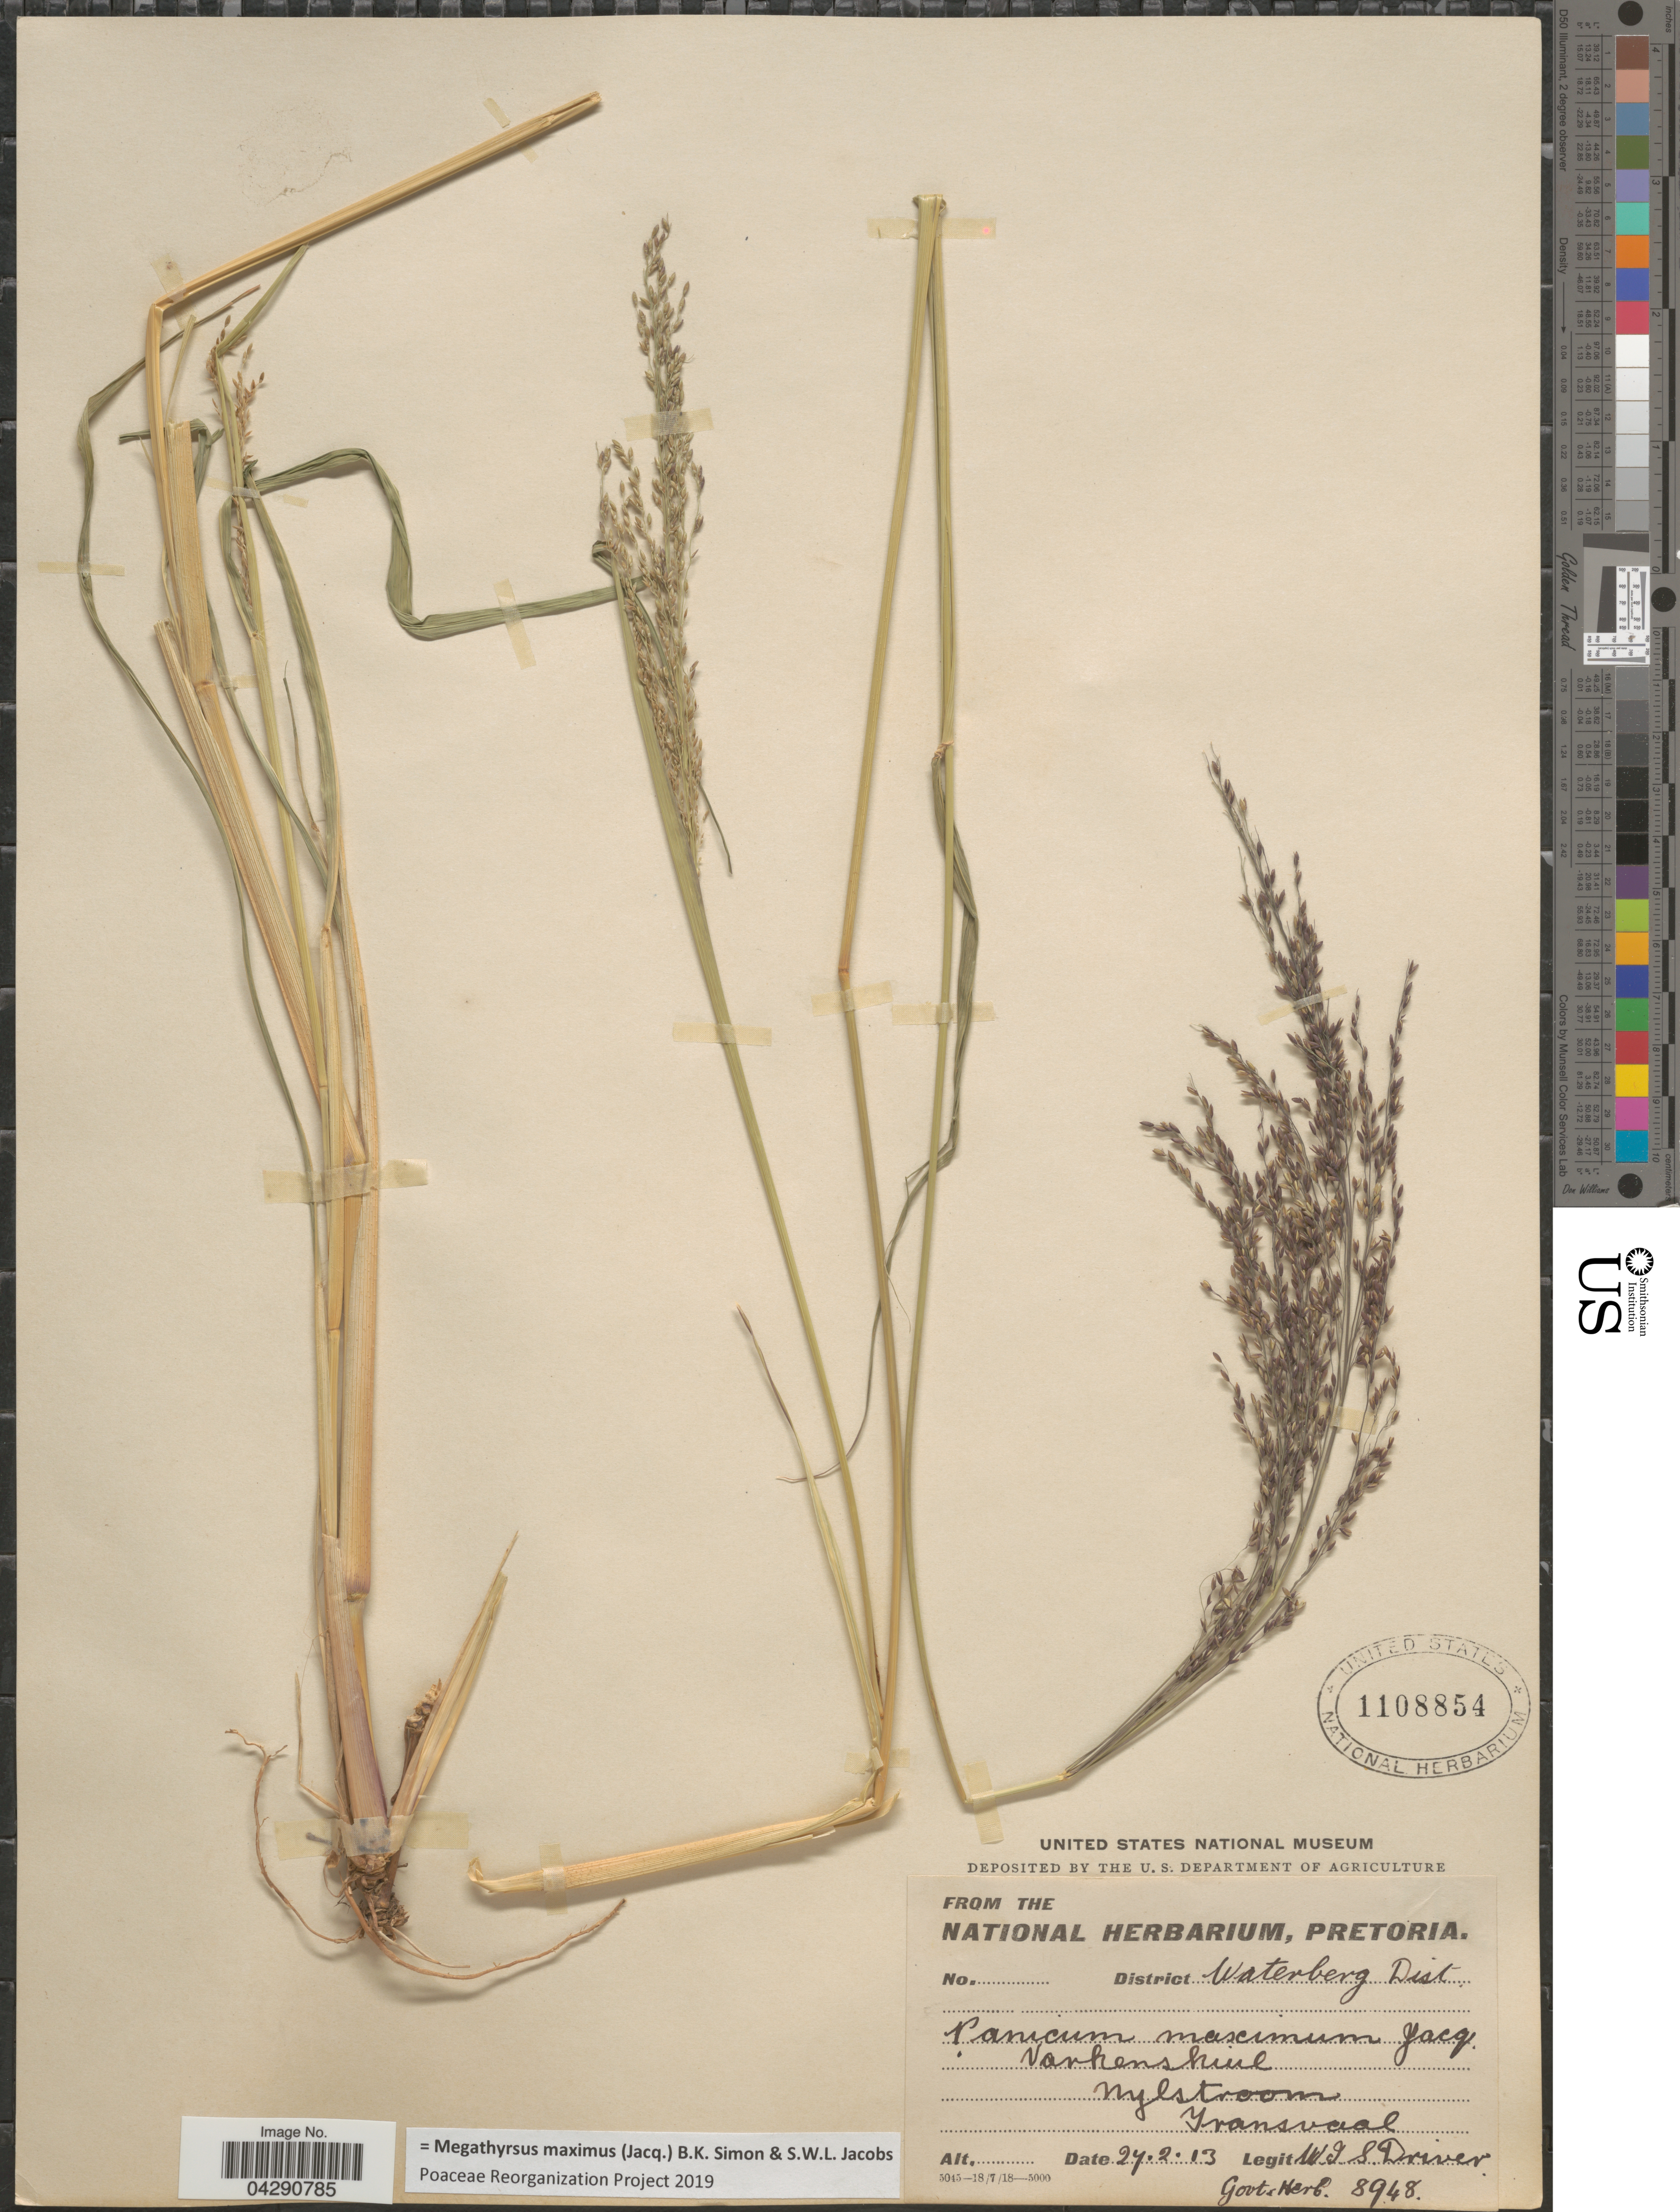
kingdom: Plantae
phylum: Tracheophyta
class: Liliopsida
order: Poales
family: Poaceae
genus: Megathyrsus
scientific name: Megathyrsus maximus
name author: (Jacq.) B.K. Simon & S.W.L. Jacobs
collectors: W. Driver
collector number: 8948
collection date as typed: Transcribed d/m/y: 27/2/13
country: South Africa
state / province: Limpopo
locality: District Waterberg Dist. Varkenskuil. Nylstroom. Transvaal.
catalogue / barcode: US 1108854